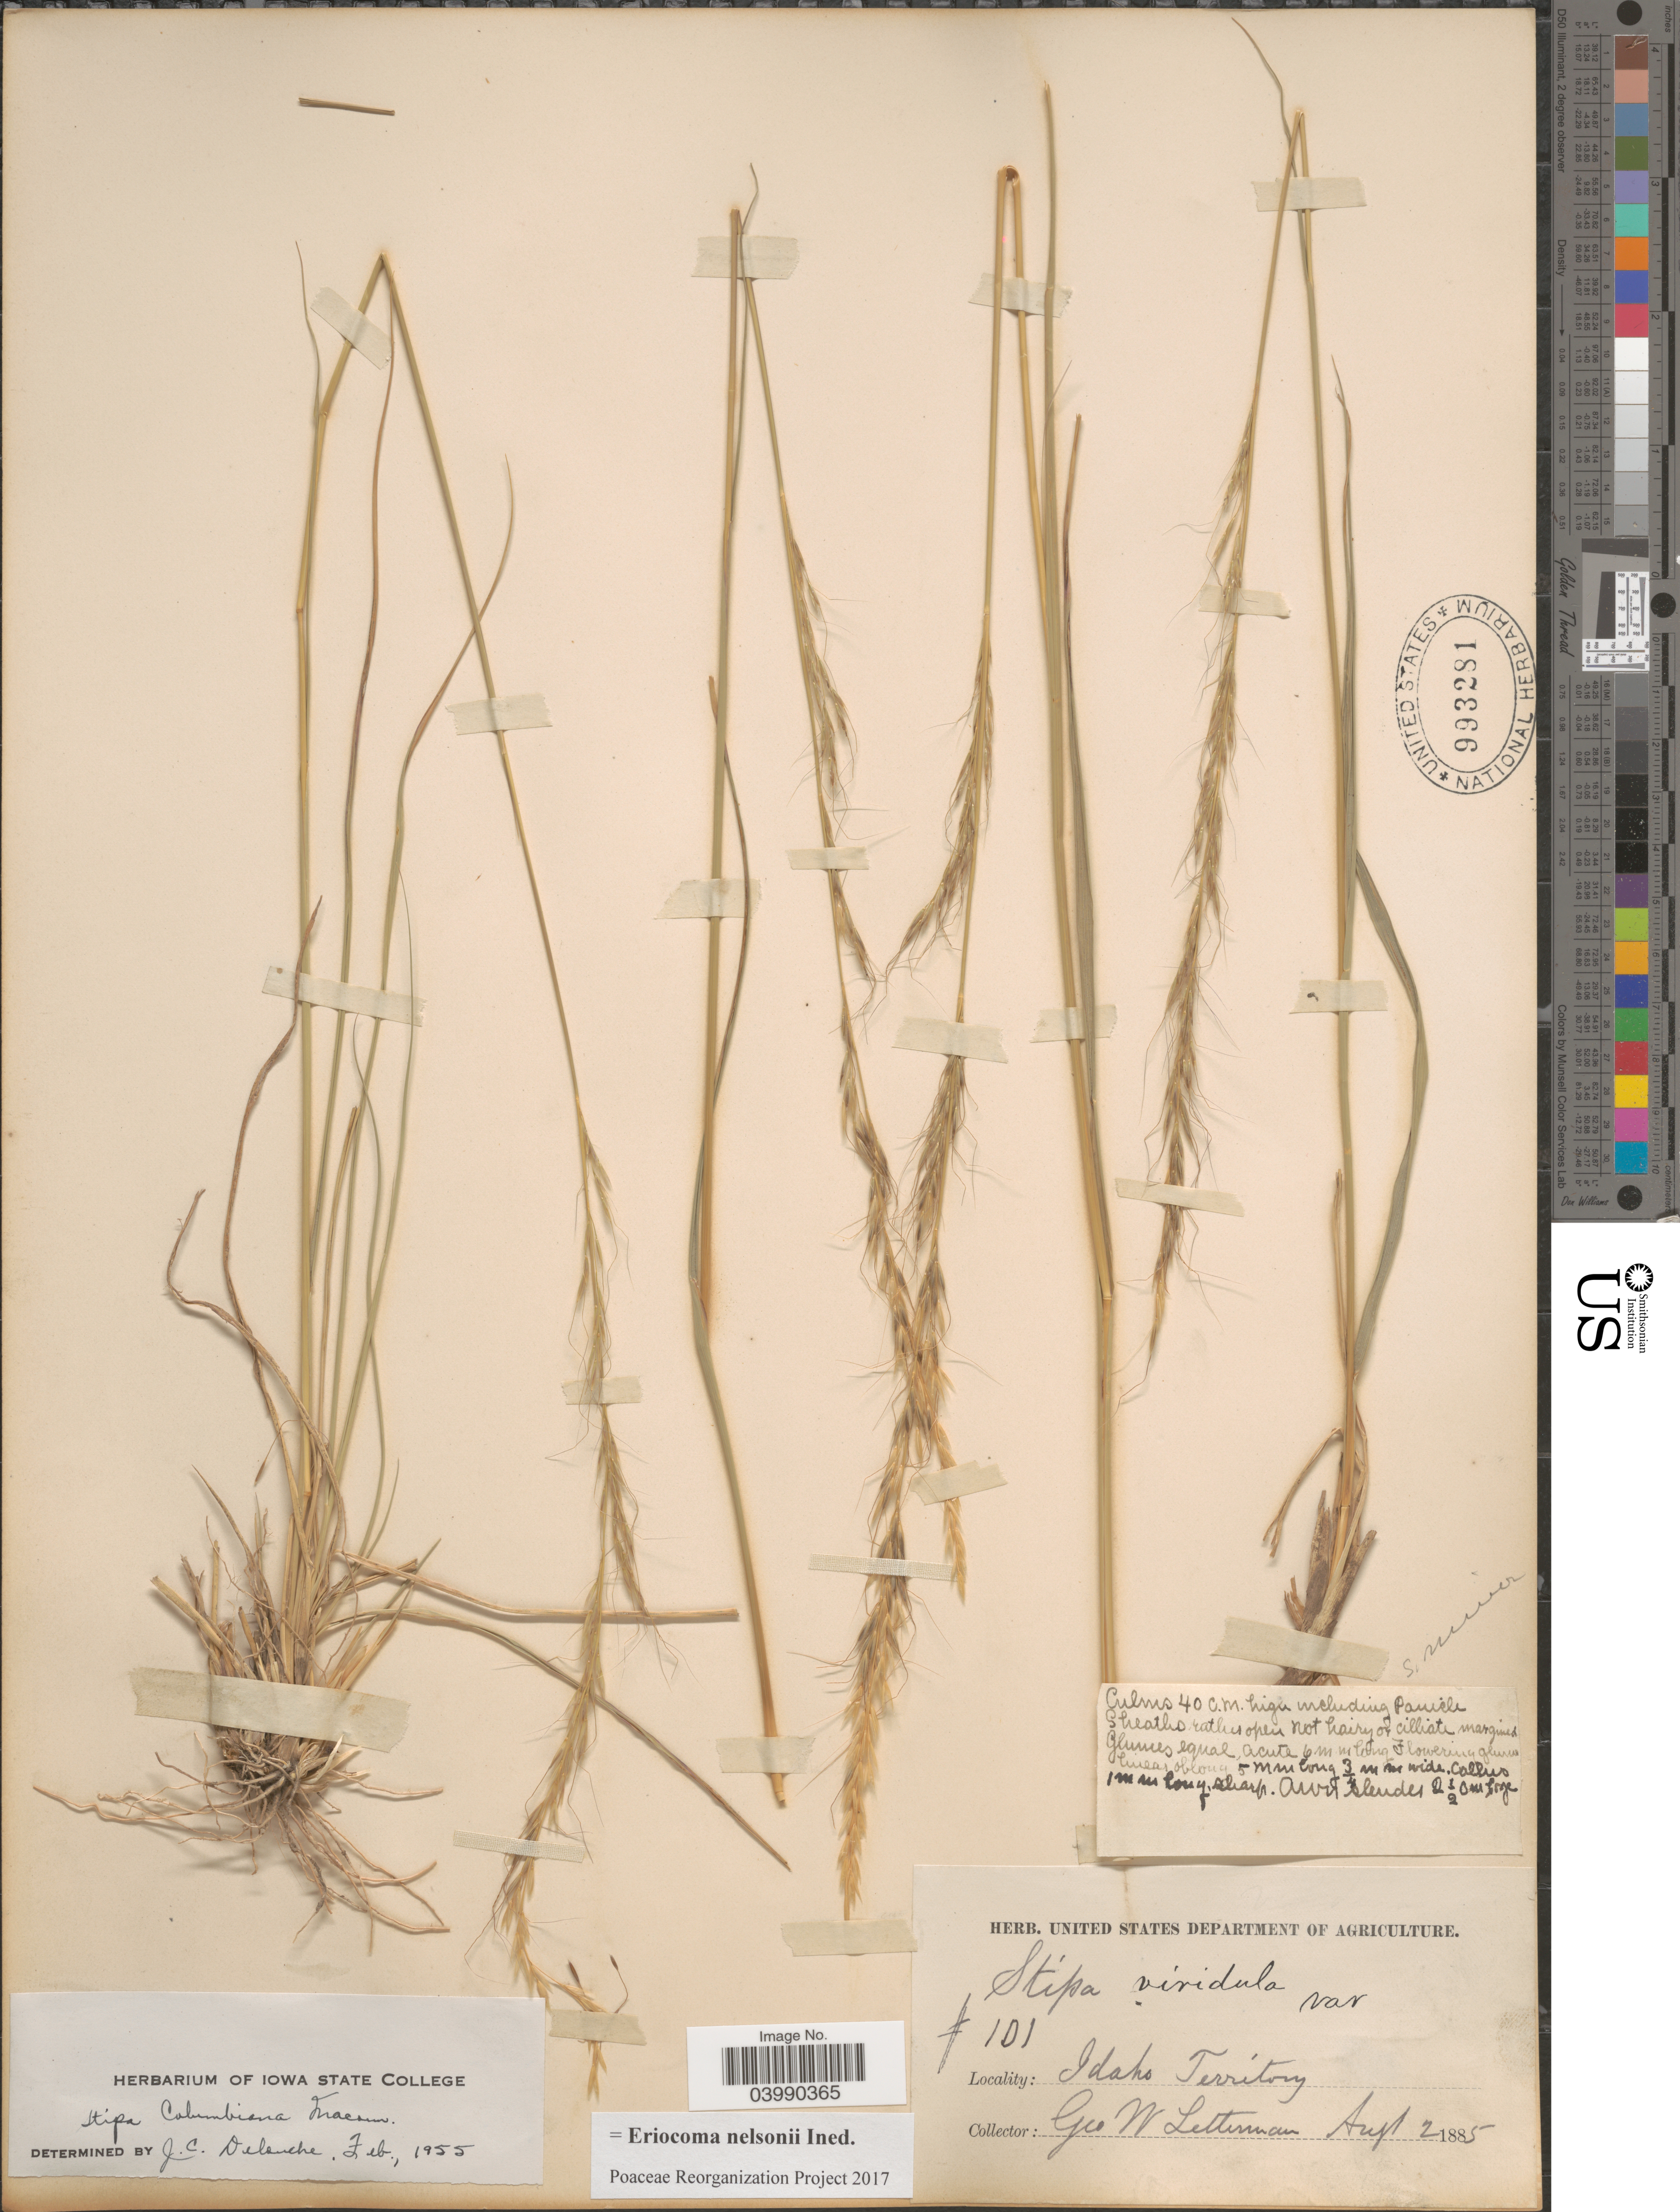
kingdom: Plantae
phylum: Tracheophyta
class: Liliopsida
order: Poales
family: Poaceae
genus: Eriocoma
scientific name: Eriocoma nelsonii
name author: (Scribn.) Romasch.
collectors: G. W. Letterman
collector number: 101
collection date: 1885-08-02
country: United States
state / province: Idaho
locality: Idaho Territory.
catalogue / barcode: US 993281